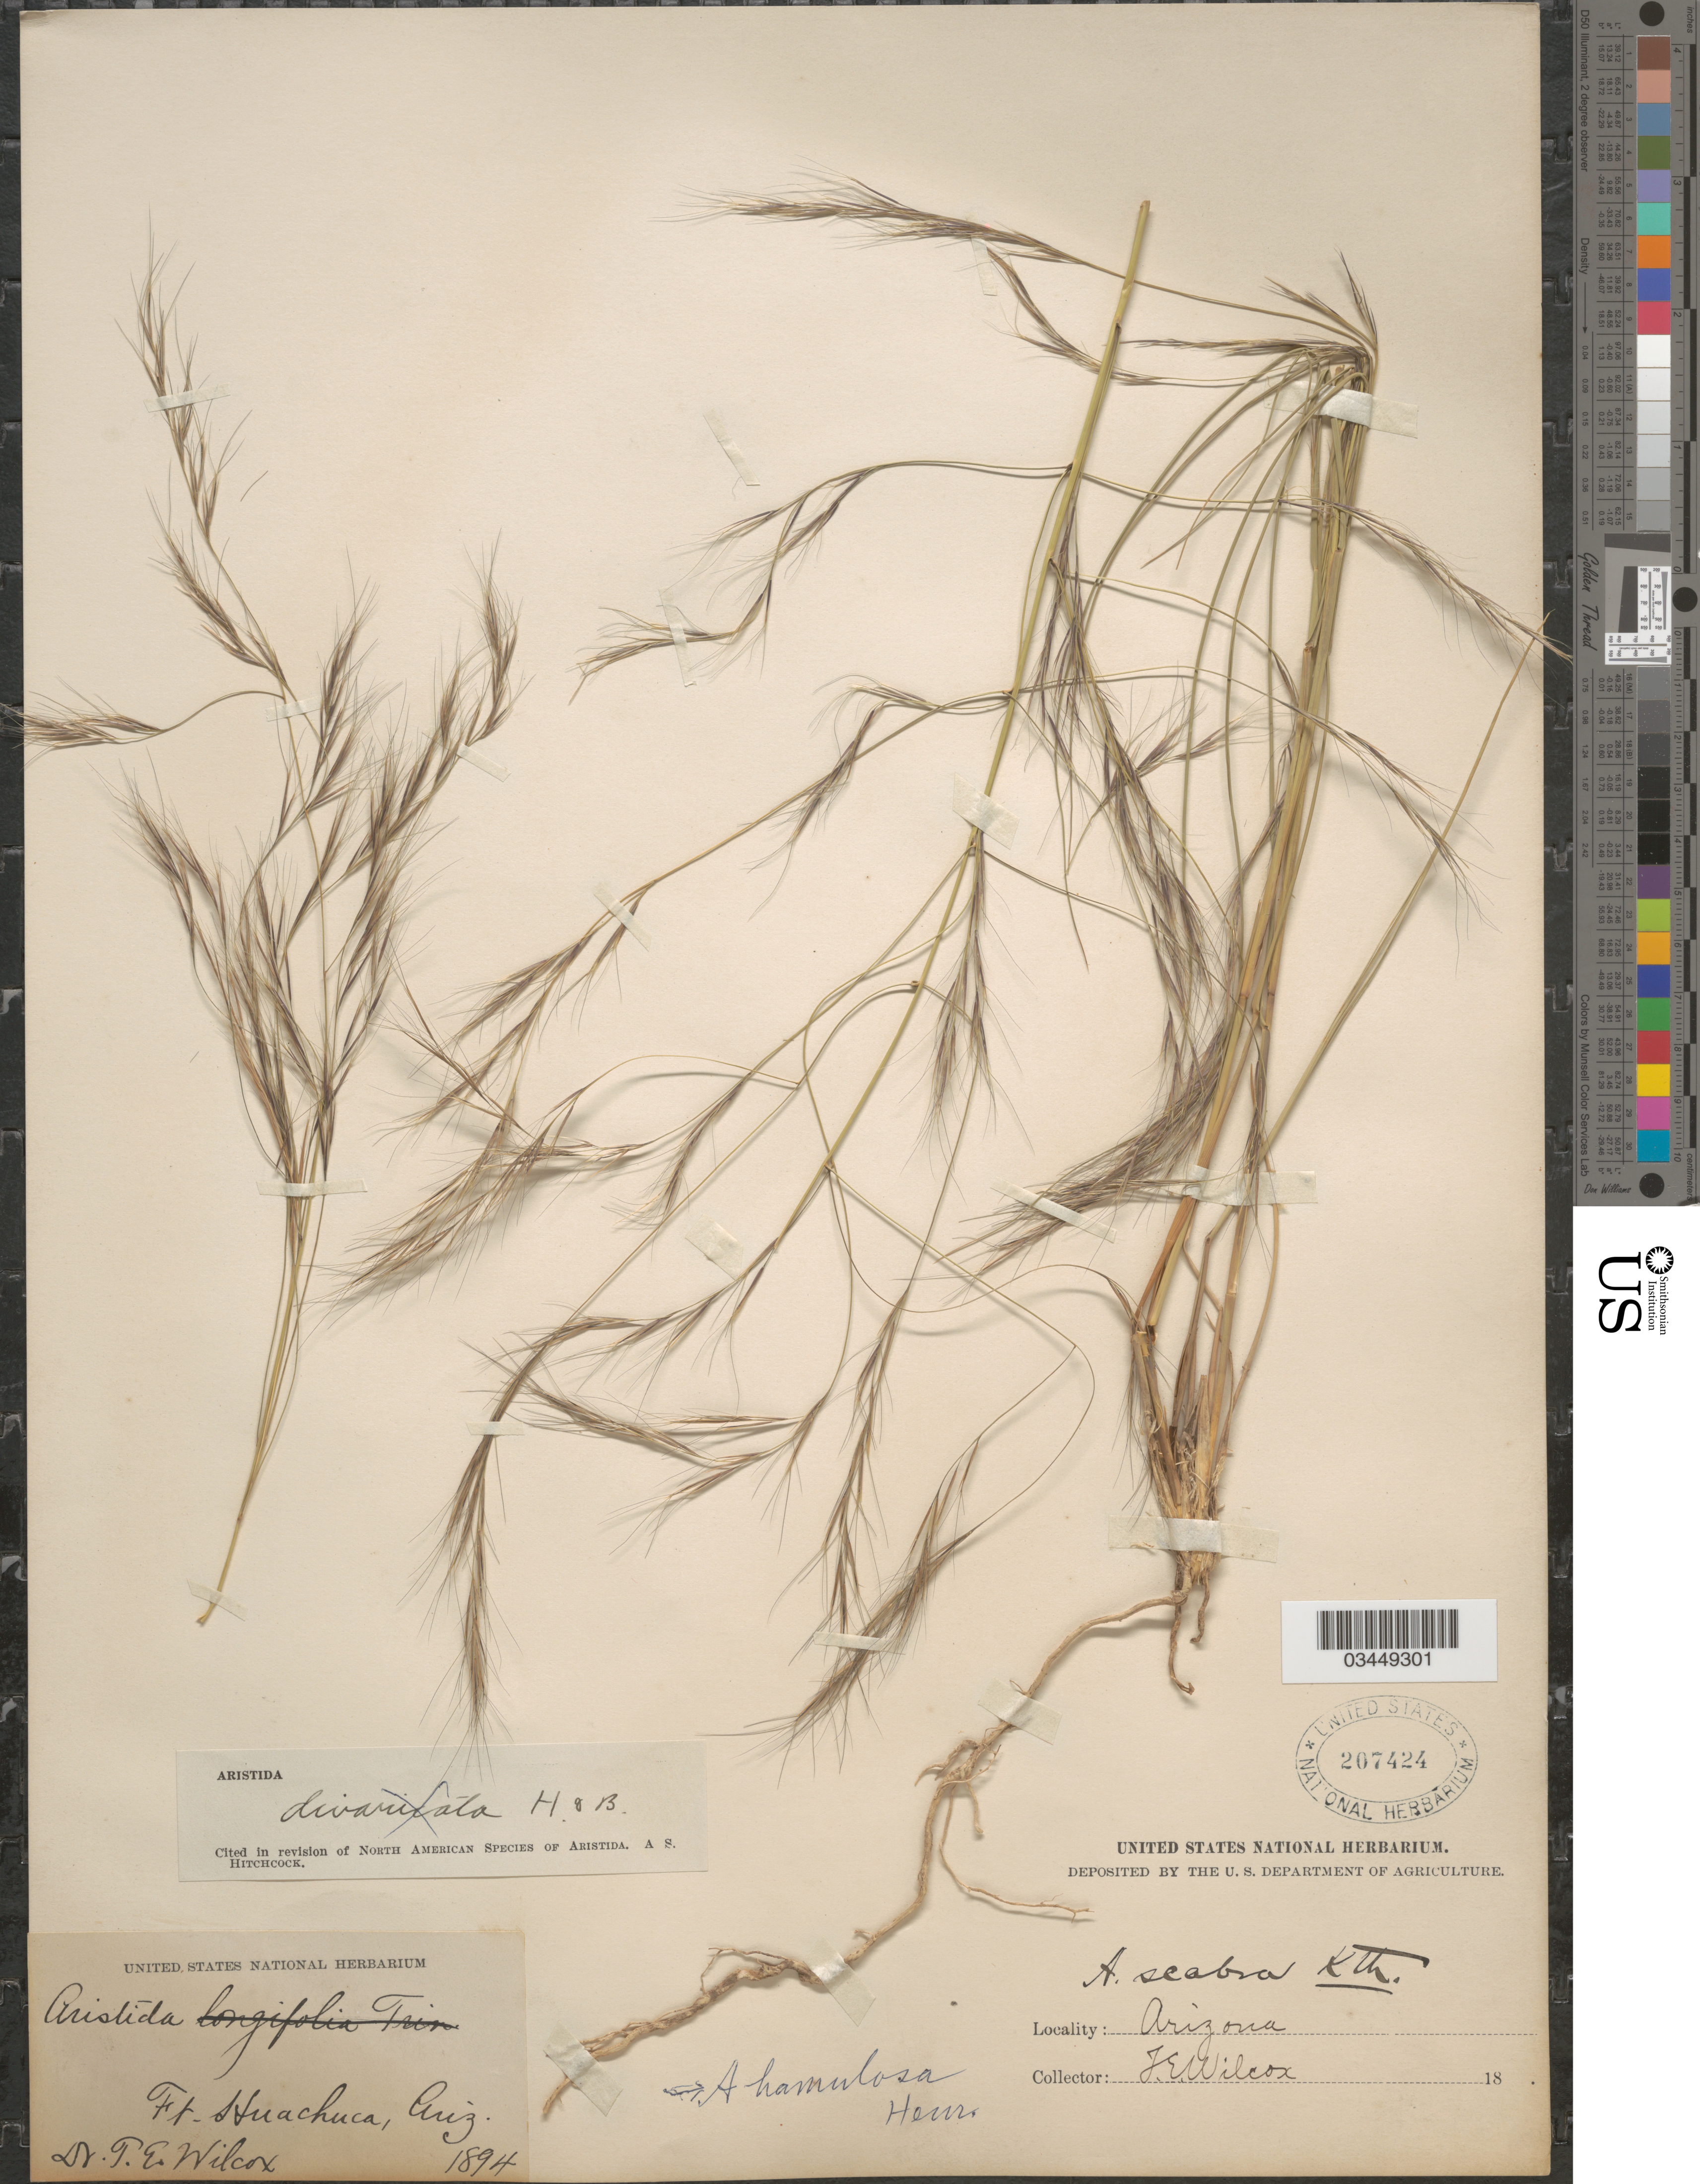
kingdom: Plantae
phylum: Tracheophyta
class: Liliopsida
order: Poales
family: Poaceae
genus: Aristida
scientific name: Aristida hamulosa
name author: Henr.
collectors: T. E. Wilcox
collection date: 1894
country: United States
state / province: Arizona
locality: Ft. Huachuca.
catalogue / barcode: US 207424